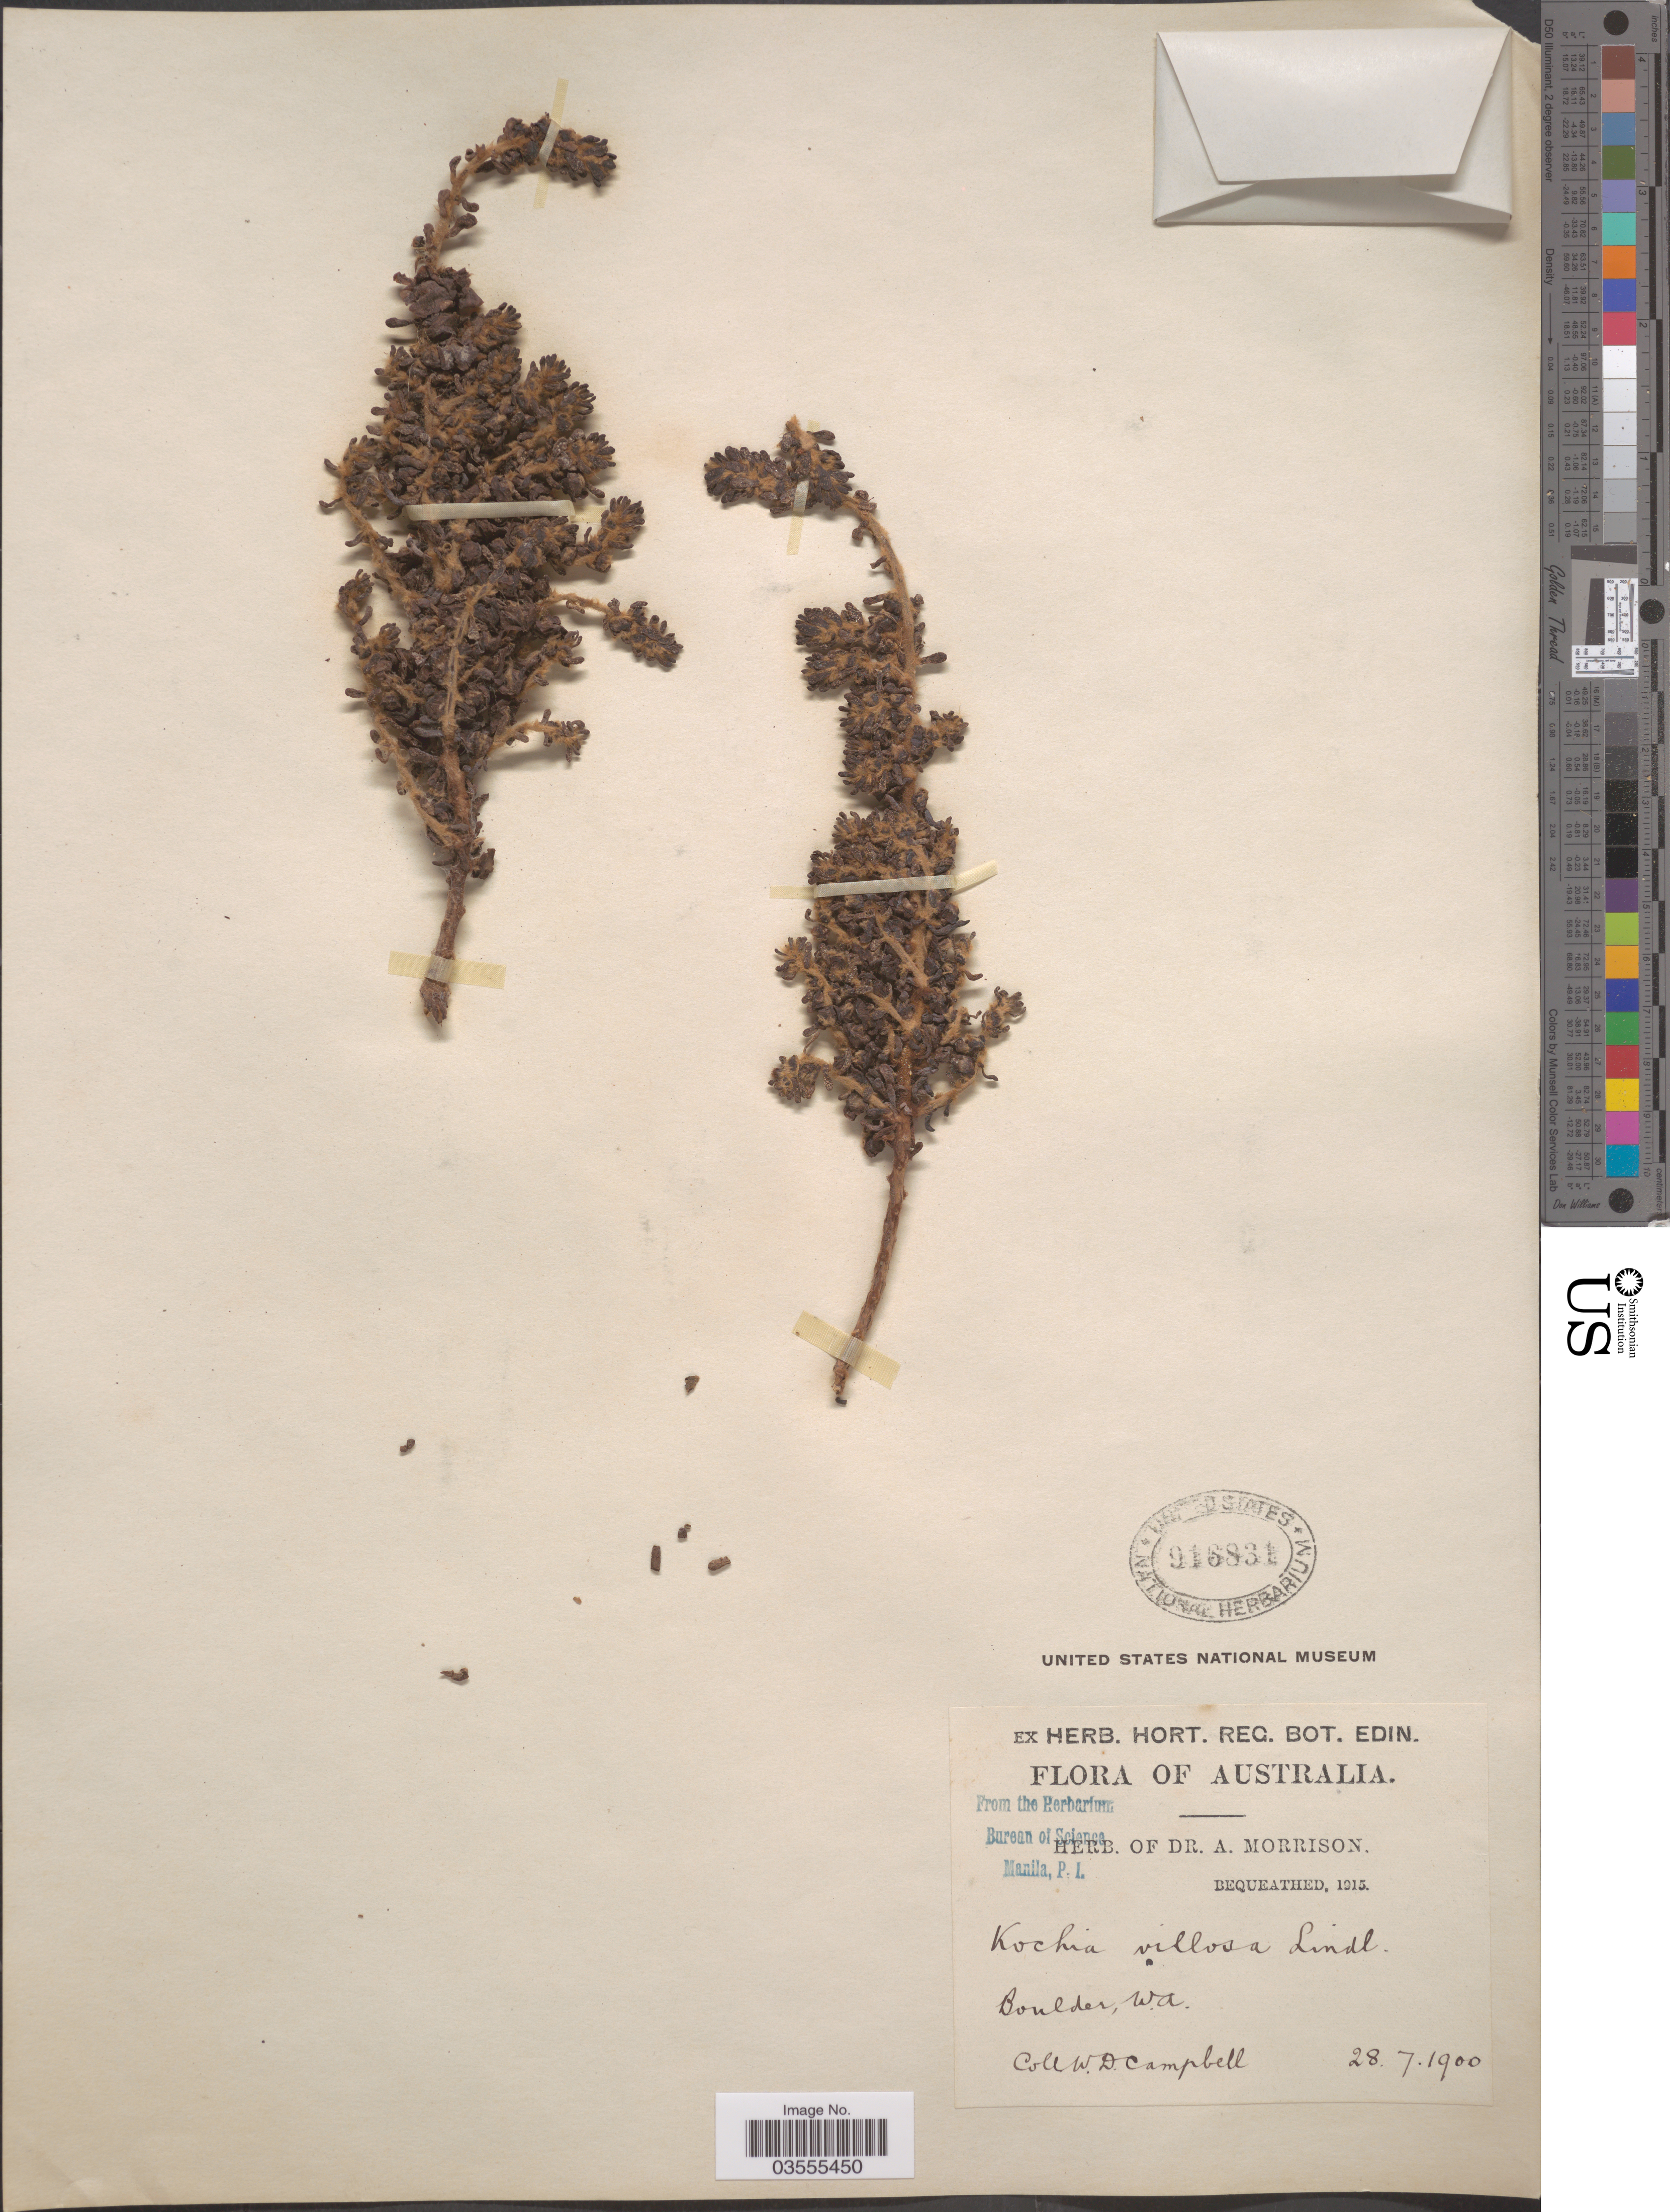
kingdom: Plantae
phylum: Tracheophyta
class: Magnoliopsida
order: Caryophyllales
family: Amaranthaceae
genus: Maireana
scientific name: Maireana pentatropis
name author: (Tate) Paul G. Wilson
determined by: Wilson, Paul G.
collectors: W. D. Campbell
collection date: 1900-07-28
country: Australia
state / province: Western Australia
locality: Boulder.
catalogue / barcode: US 916831